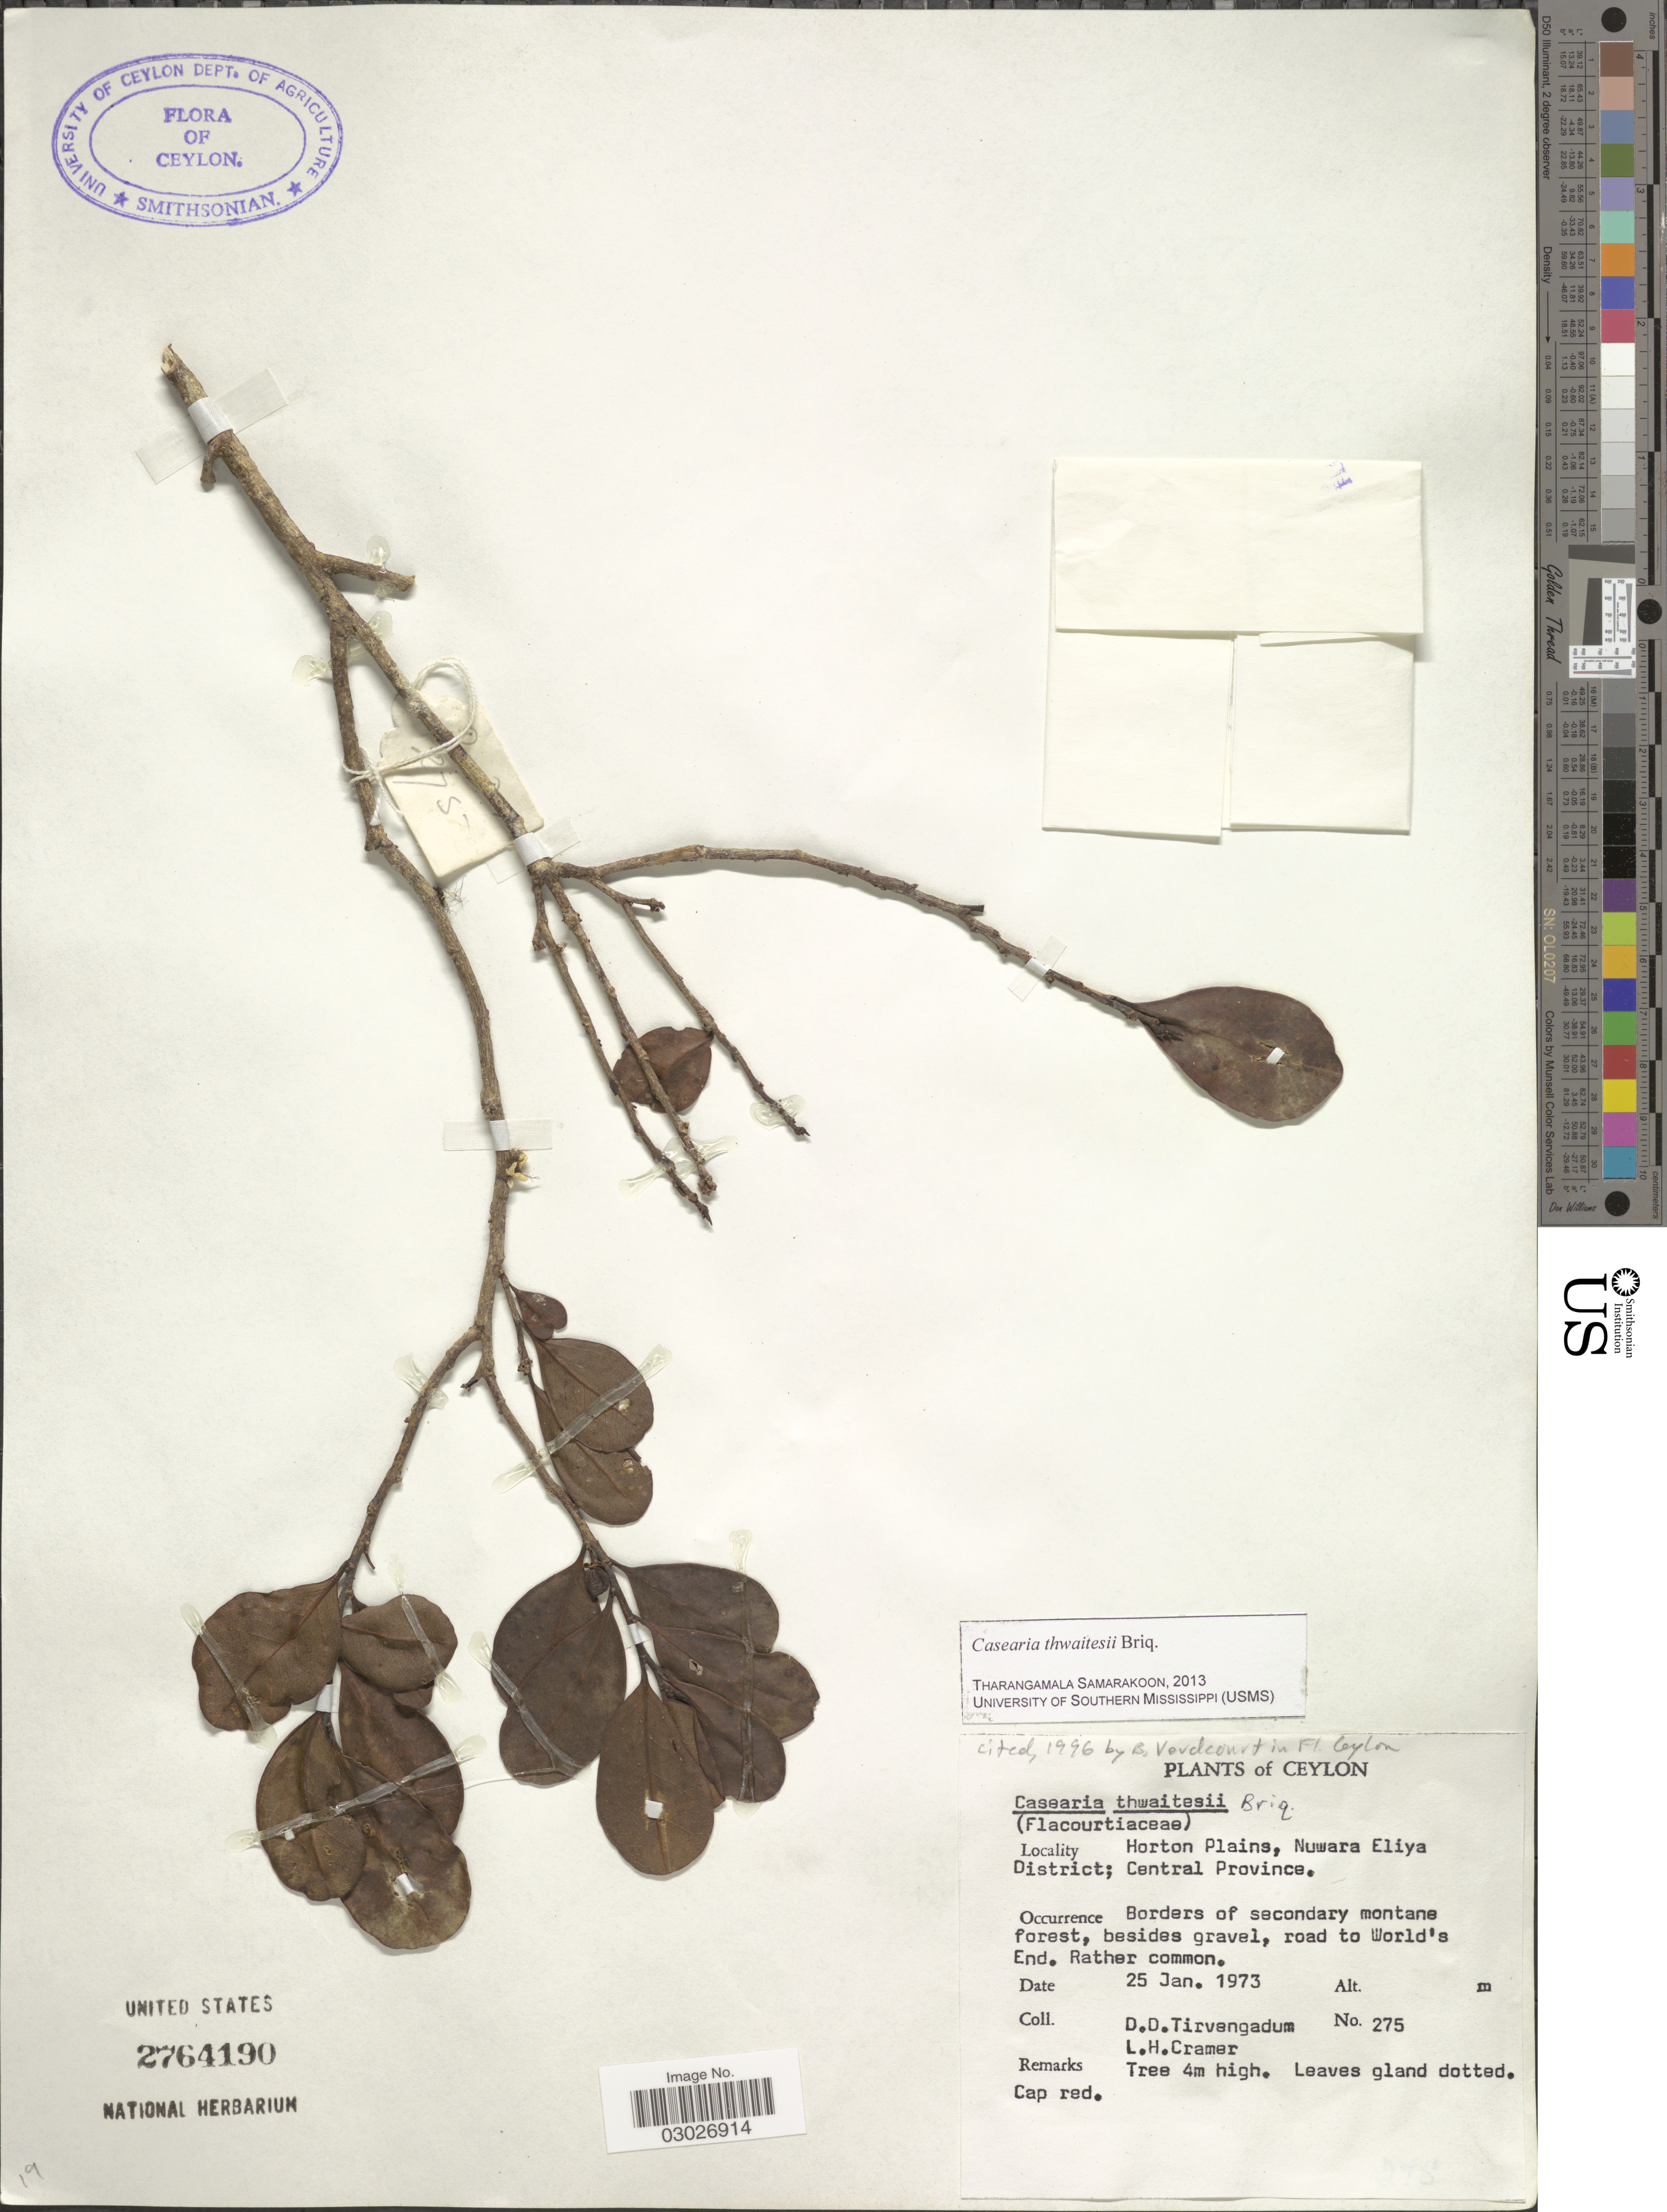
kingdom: Plantae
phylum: Tracheophyta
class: Magnoliopsida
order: Malpighiales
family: Salicaceae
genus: Casearia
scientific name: Casearia thwaitesii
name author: Briq.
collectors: D. Tirvangadum & L. H. Cramer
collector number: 275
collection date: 1973-01-25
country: Sri Lanka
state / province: Central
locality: Ceylon. Horton Plains, Nuwara Eliya District; Central Province. Road to World's End.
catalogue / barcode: US 2764190